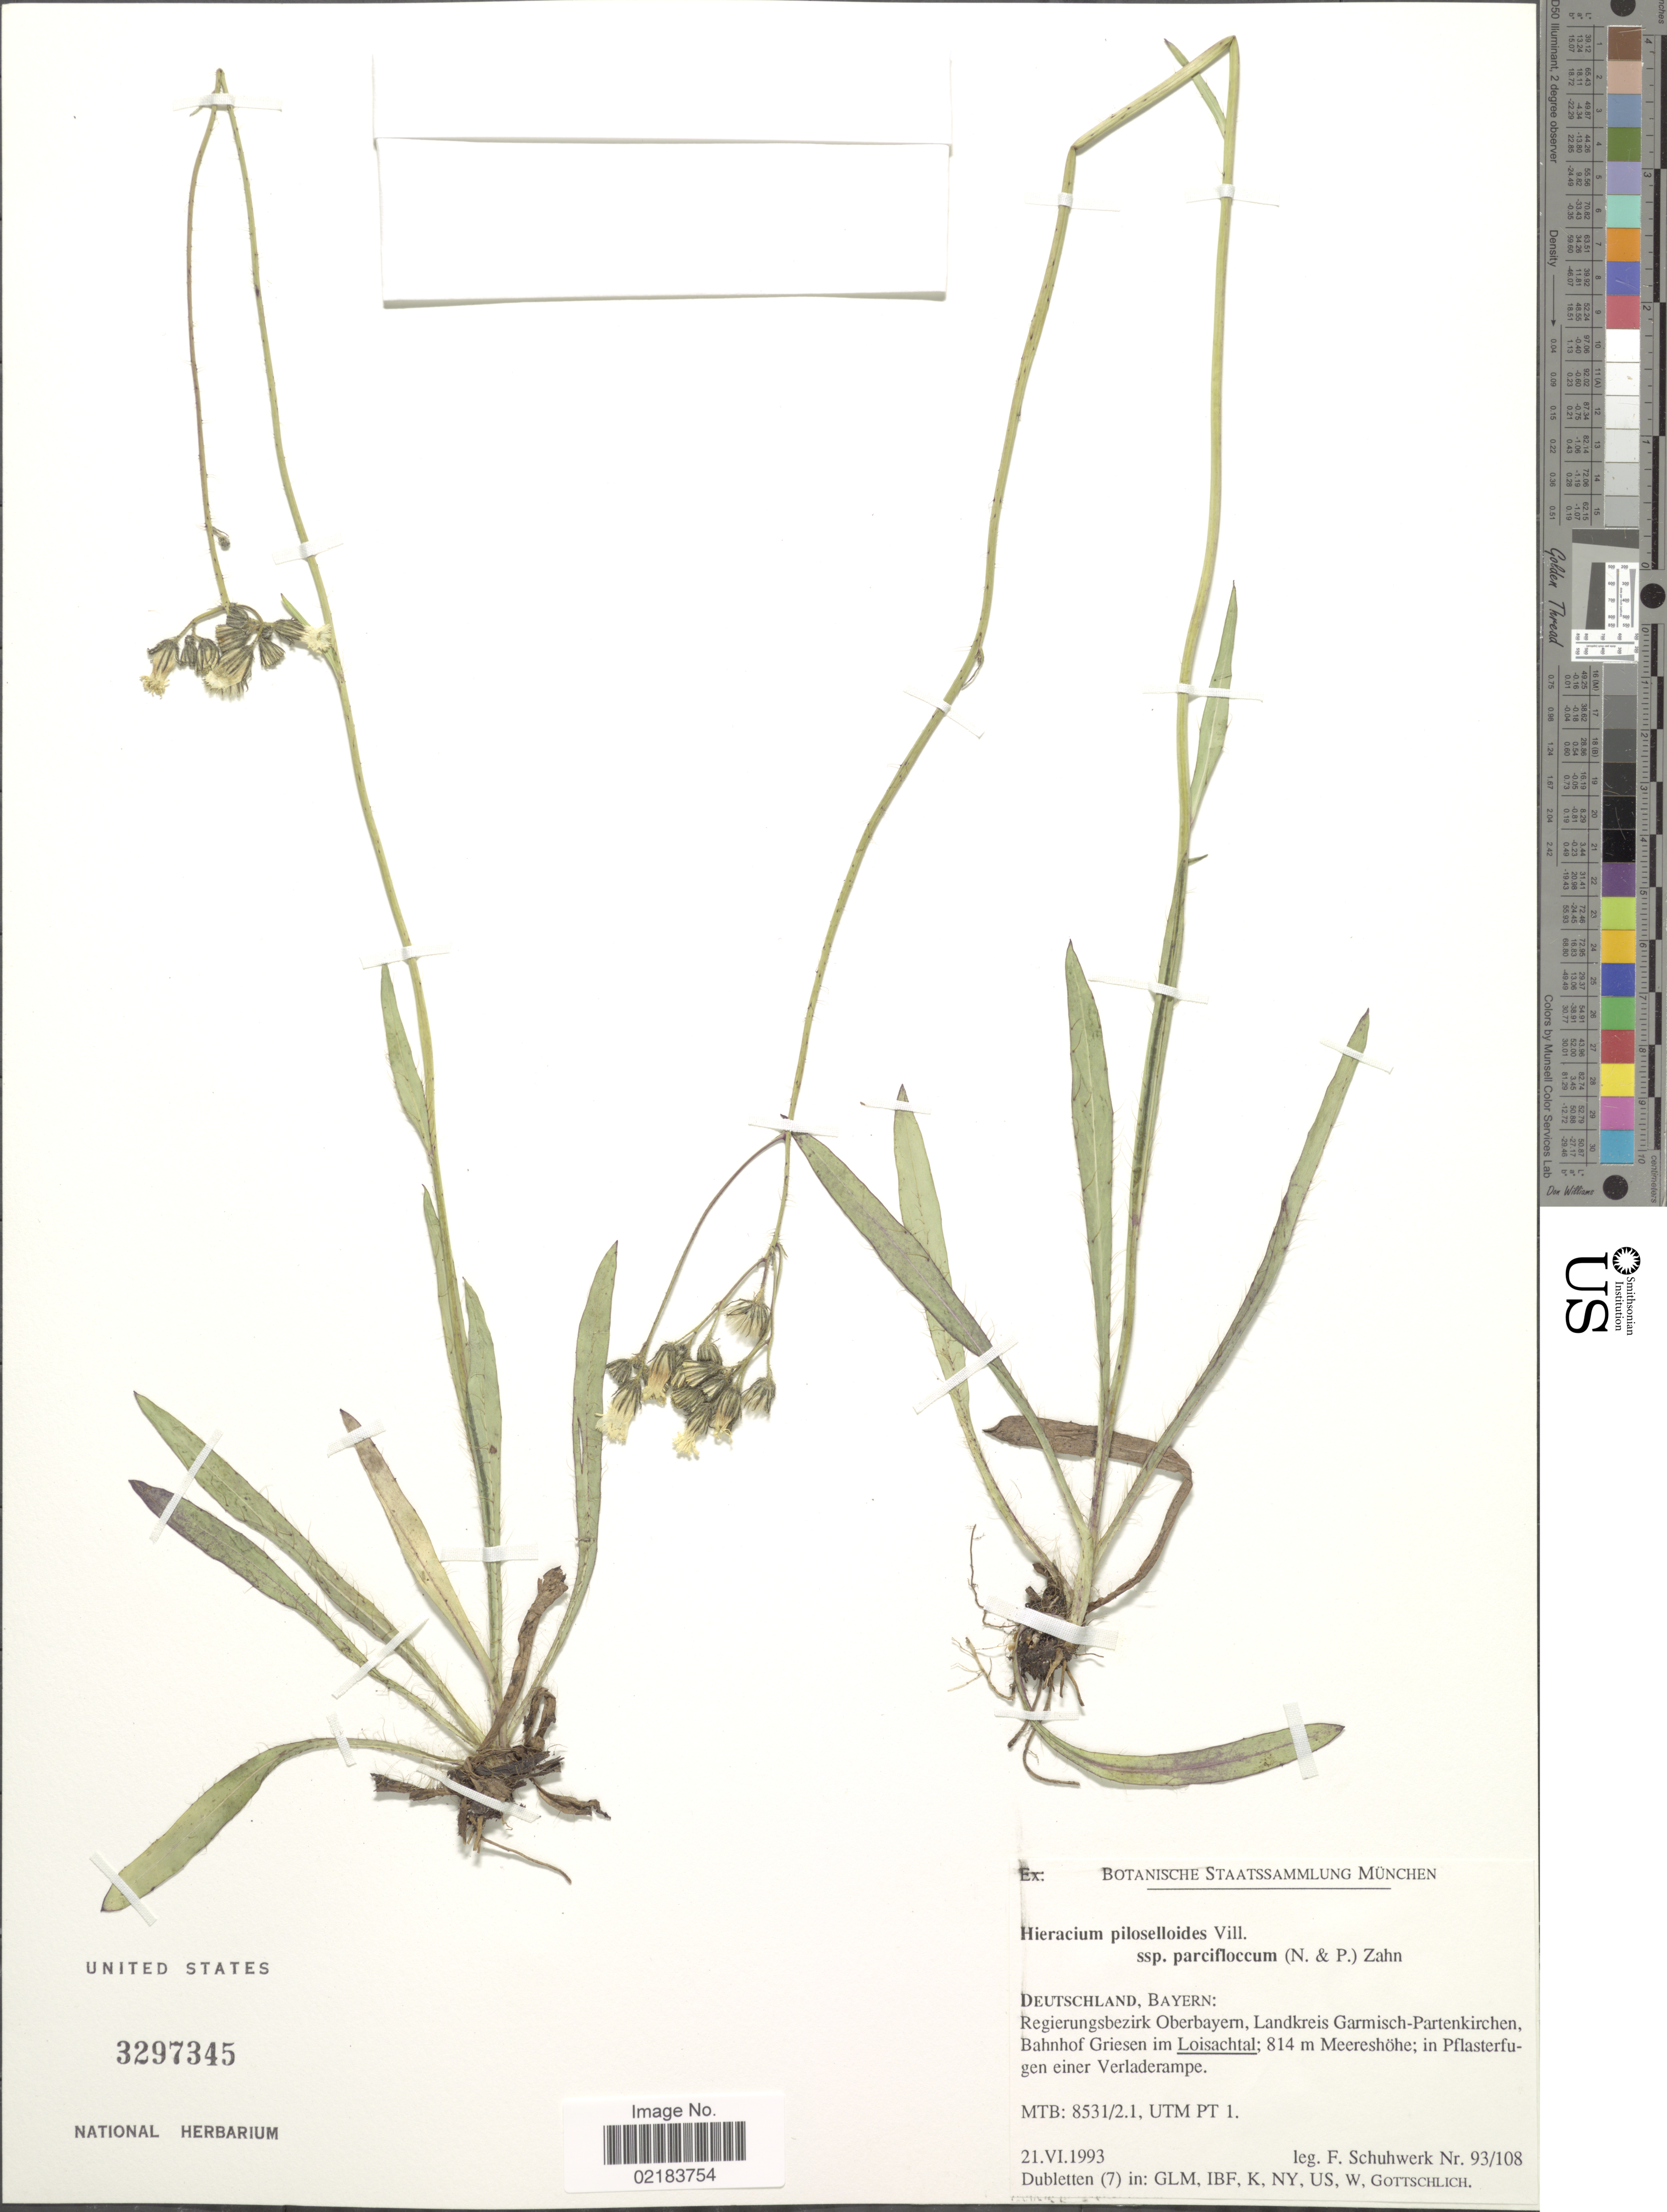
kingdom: Plantae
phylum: Tracheophyta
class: Magnoliopsida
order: Asterales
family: Asteraceae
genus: Pilosella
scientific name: Pilosella piloselloides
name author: (Vill.) Soják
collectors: Schuhwerk, F.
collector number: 93/108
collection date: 1993-06-21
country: Germany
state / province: Bayern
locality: Deutschland, Bayern: Regierungsbezirk Oberbayern, Landkreis Garmisch-Partenkirchen, Bahnhof Griesen im Loisachtal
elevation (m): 814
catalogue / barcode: US 3297345